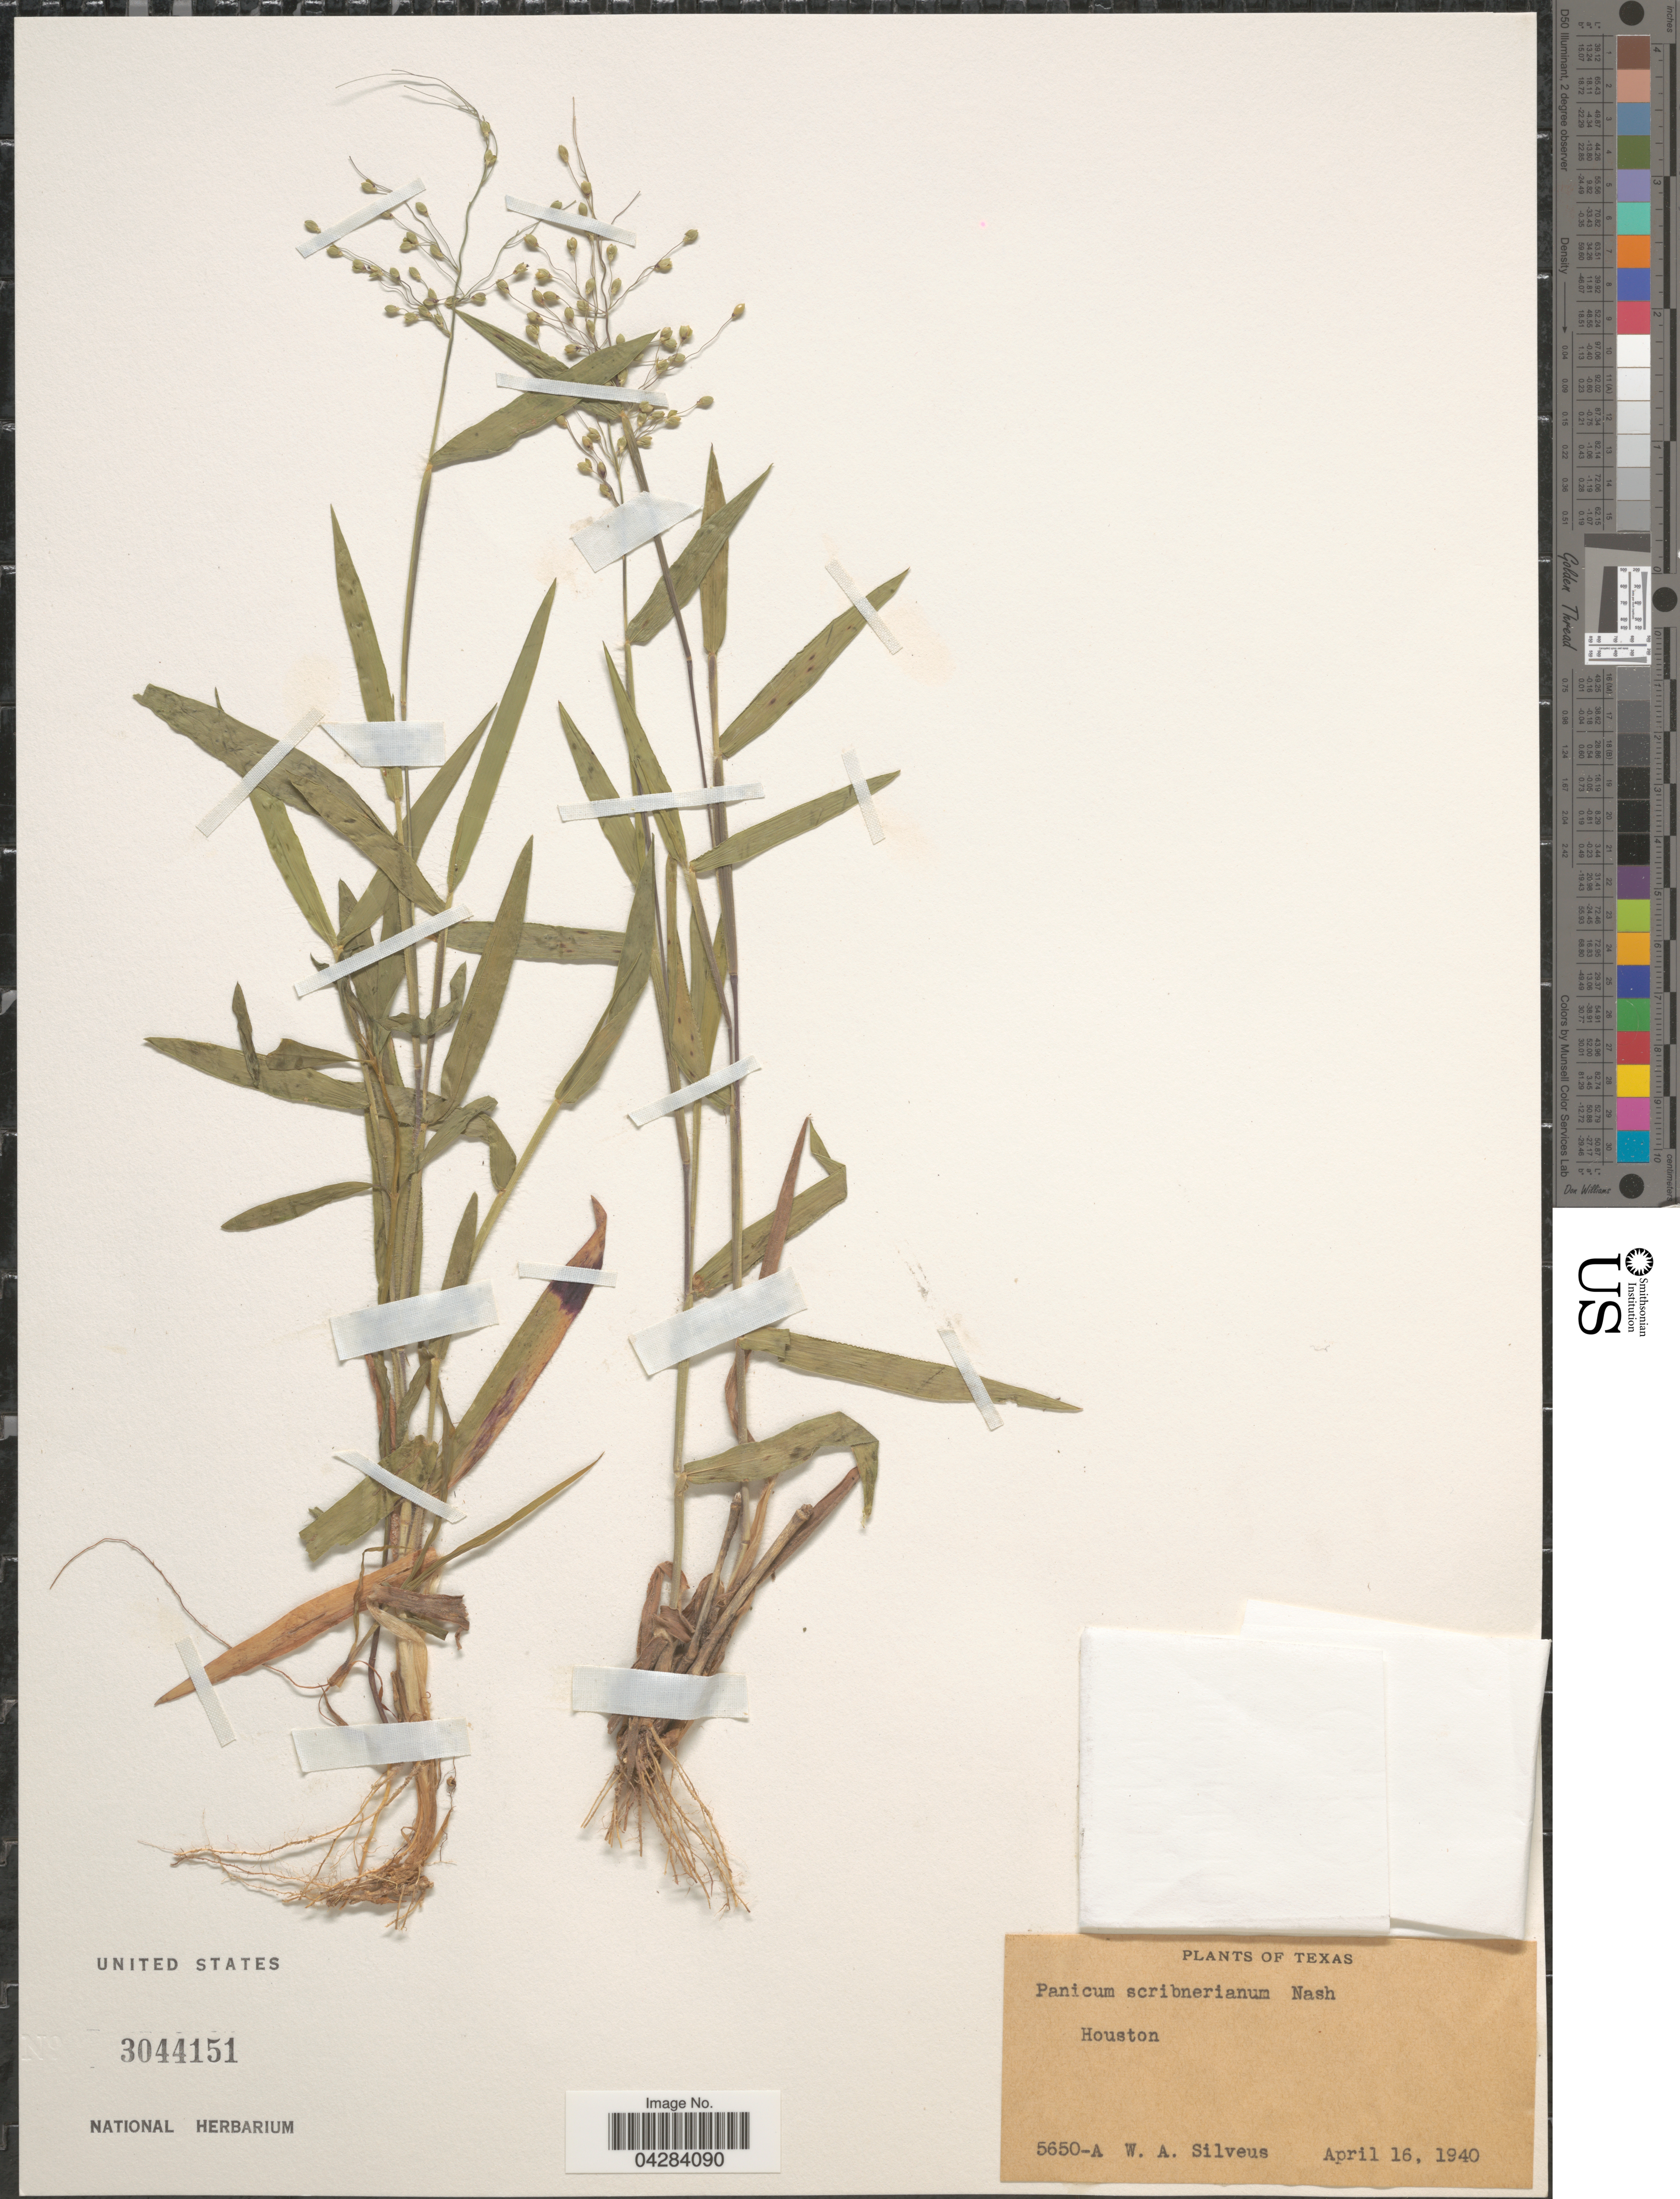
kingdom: Plantae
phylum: Tracheophyta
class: Liliopsida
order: Poales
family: Poaceae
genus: Dichanthelium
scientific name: Dichanthelium oligosanthes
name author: (Schult.) Gould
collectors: W. Silveus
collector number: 5650-A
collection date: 1940-04-16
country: United States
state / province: Texas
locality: Houston.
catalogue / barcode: US 3044151